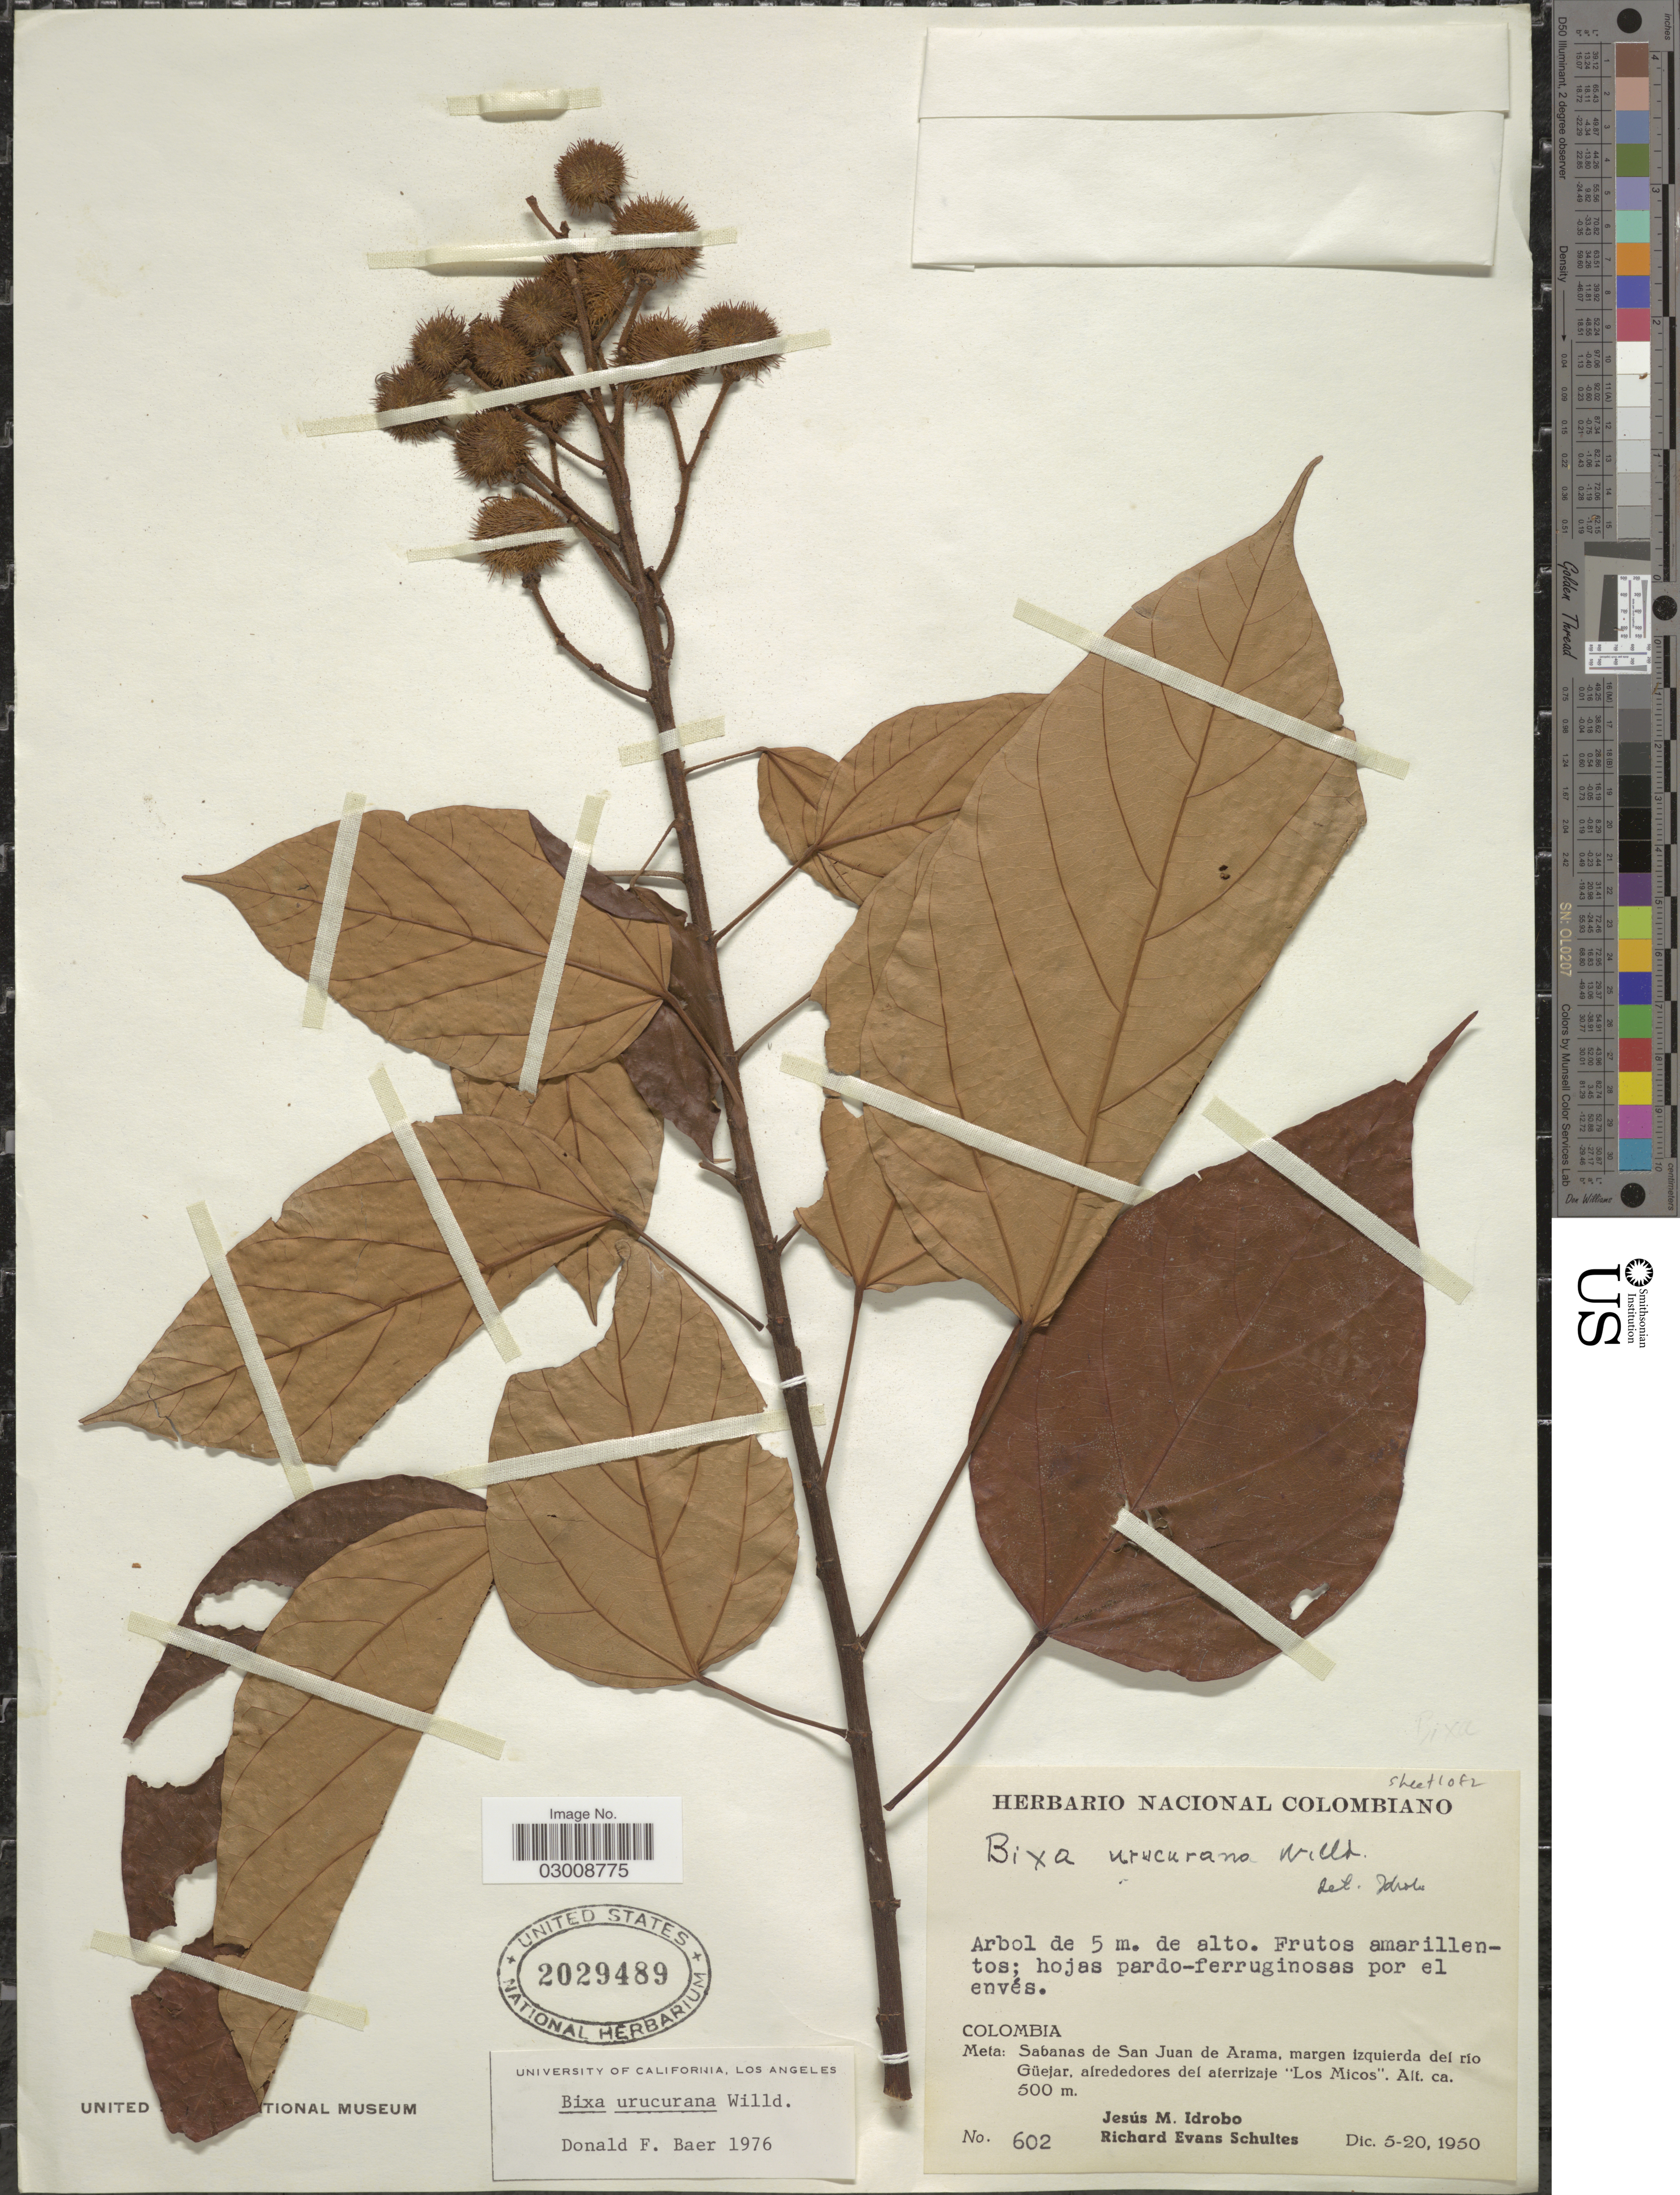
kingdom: Plantae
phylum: Tracheophyta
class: Magnoliopsida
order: Malvales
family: Bixaceae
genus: Bixa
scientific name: Bixa urucurana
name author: Willd.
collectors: J. M. Idrobo & R. E. Schultes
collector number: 602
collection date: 1950-12-05/1950-12-20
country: Colombia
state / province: Meta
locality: Sabanas de San Juan de Arama, margen izquierda del río Güejar, alrededores del aterrizaje "Los Micos".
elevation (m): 500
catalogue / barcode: US 2029489